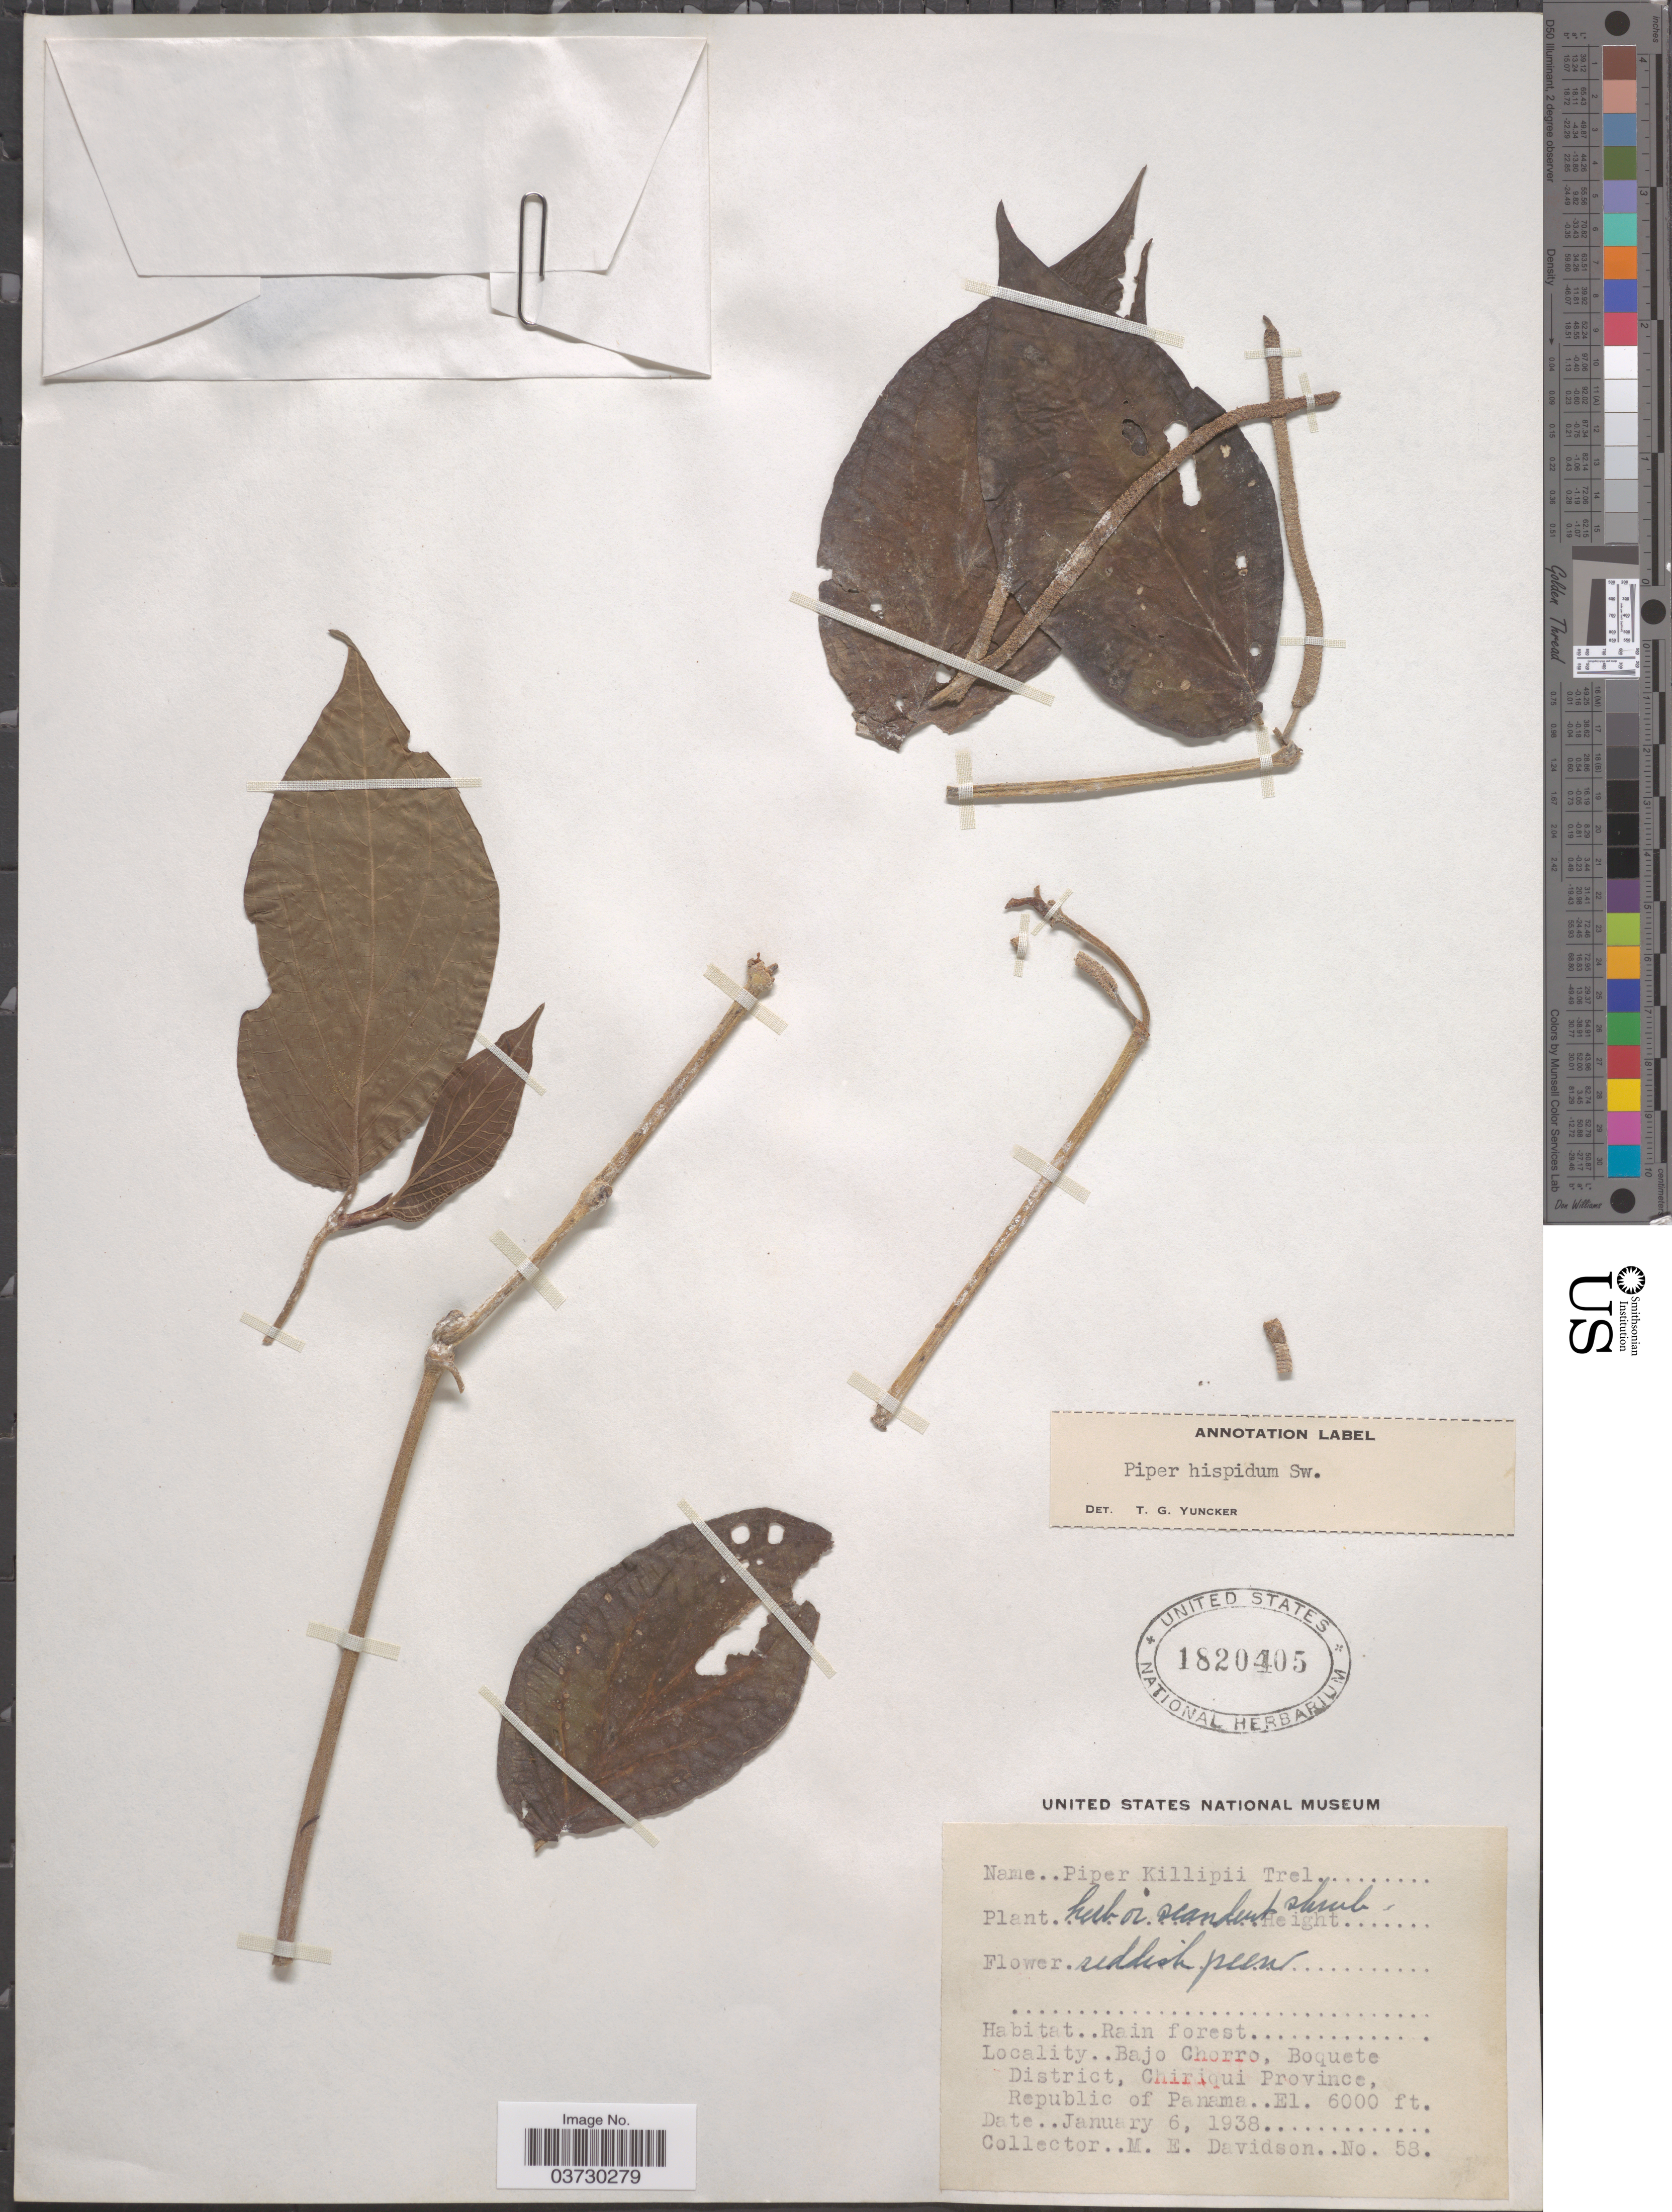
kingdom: Plantae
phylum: Tracheophyta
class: Magnoliopsida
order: Piperales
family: Piperaceae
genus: Piper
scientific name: Piper hispidum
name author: Sw.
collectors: M. E. Davidson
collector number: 58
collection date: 1938-01-06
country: Panama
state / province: Chiriqui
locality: Bajo Chorro, Boquete District, Republic of Panama.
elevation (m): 1829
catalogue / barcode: US 1820405